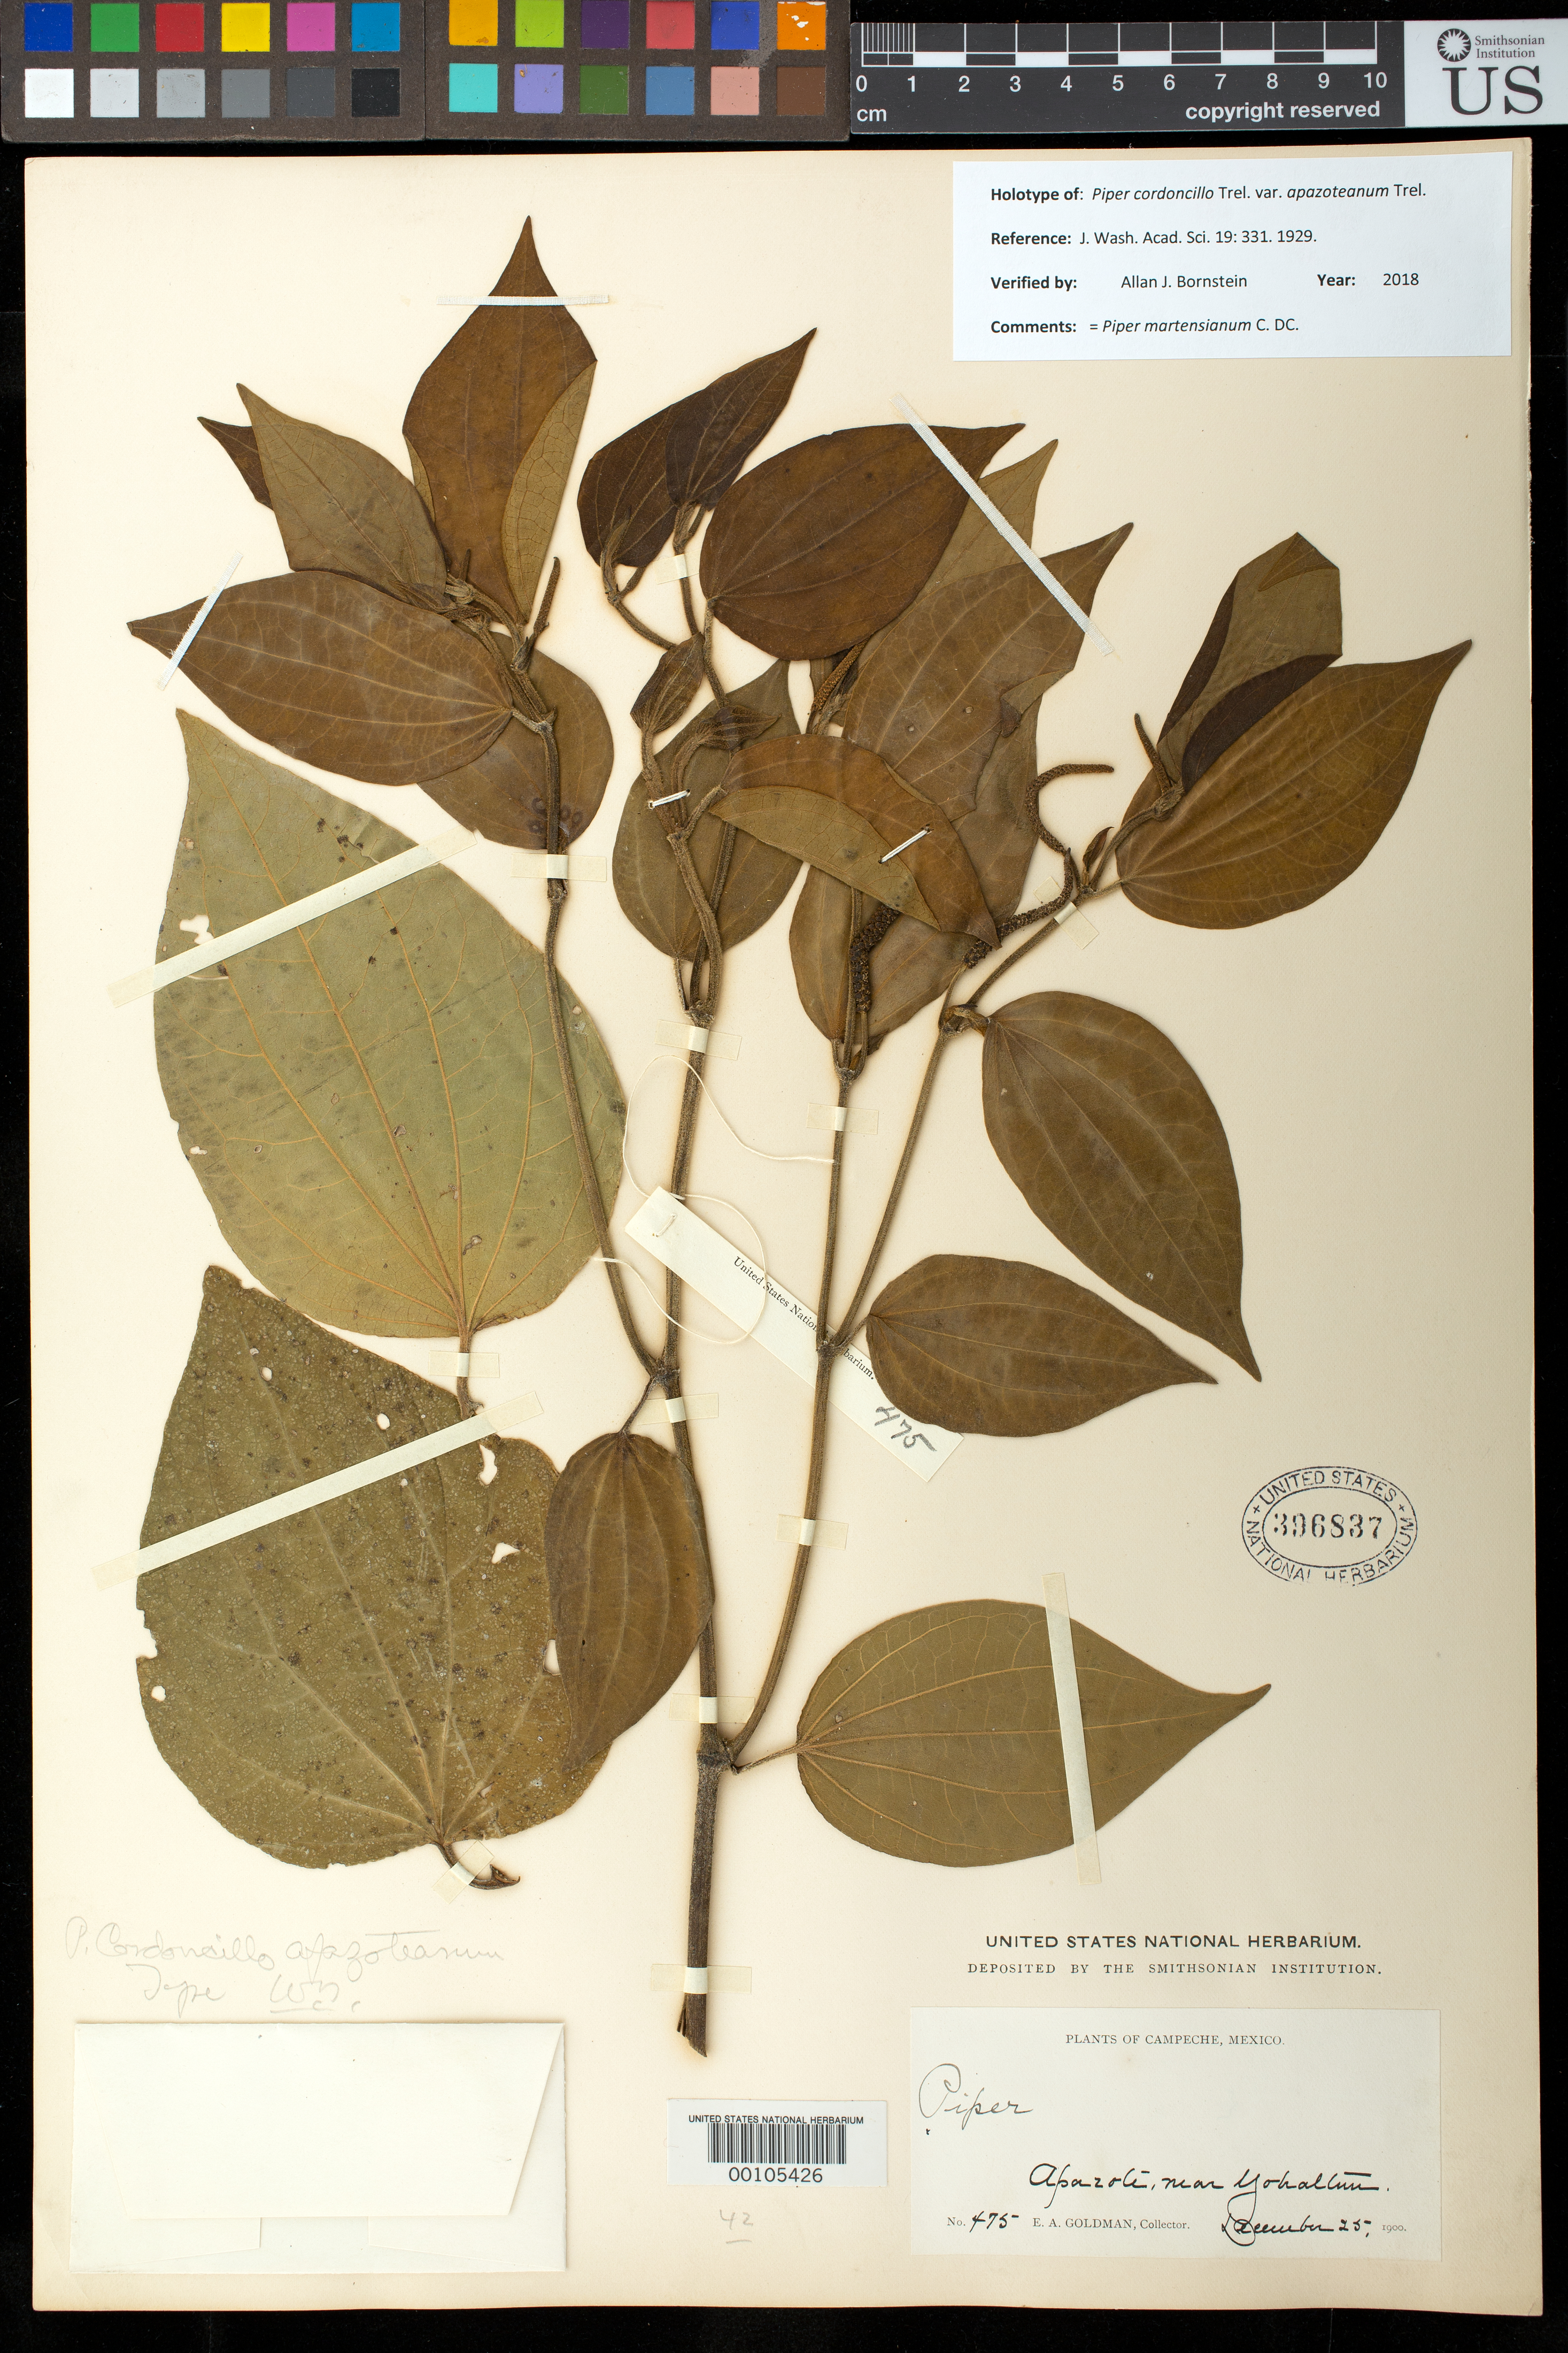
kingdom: Plantae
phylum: Tracheophyta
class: Magnoliopsida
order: Piperales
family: Piperaceae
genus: Piper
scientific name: Piper cordoncillo var. apazoteanum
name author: Trel.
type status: Holotype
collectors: E. A. Goldman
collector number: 475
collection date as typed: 25 Dec 1900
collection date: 1900-12-25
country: Mexico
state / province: Campeche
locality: Apazote, near Yohaltum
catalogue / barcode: US 396837